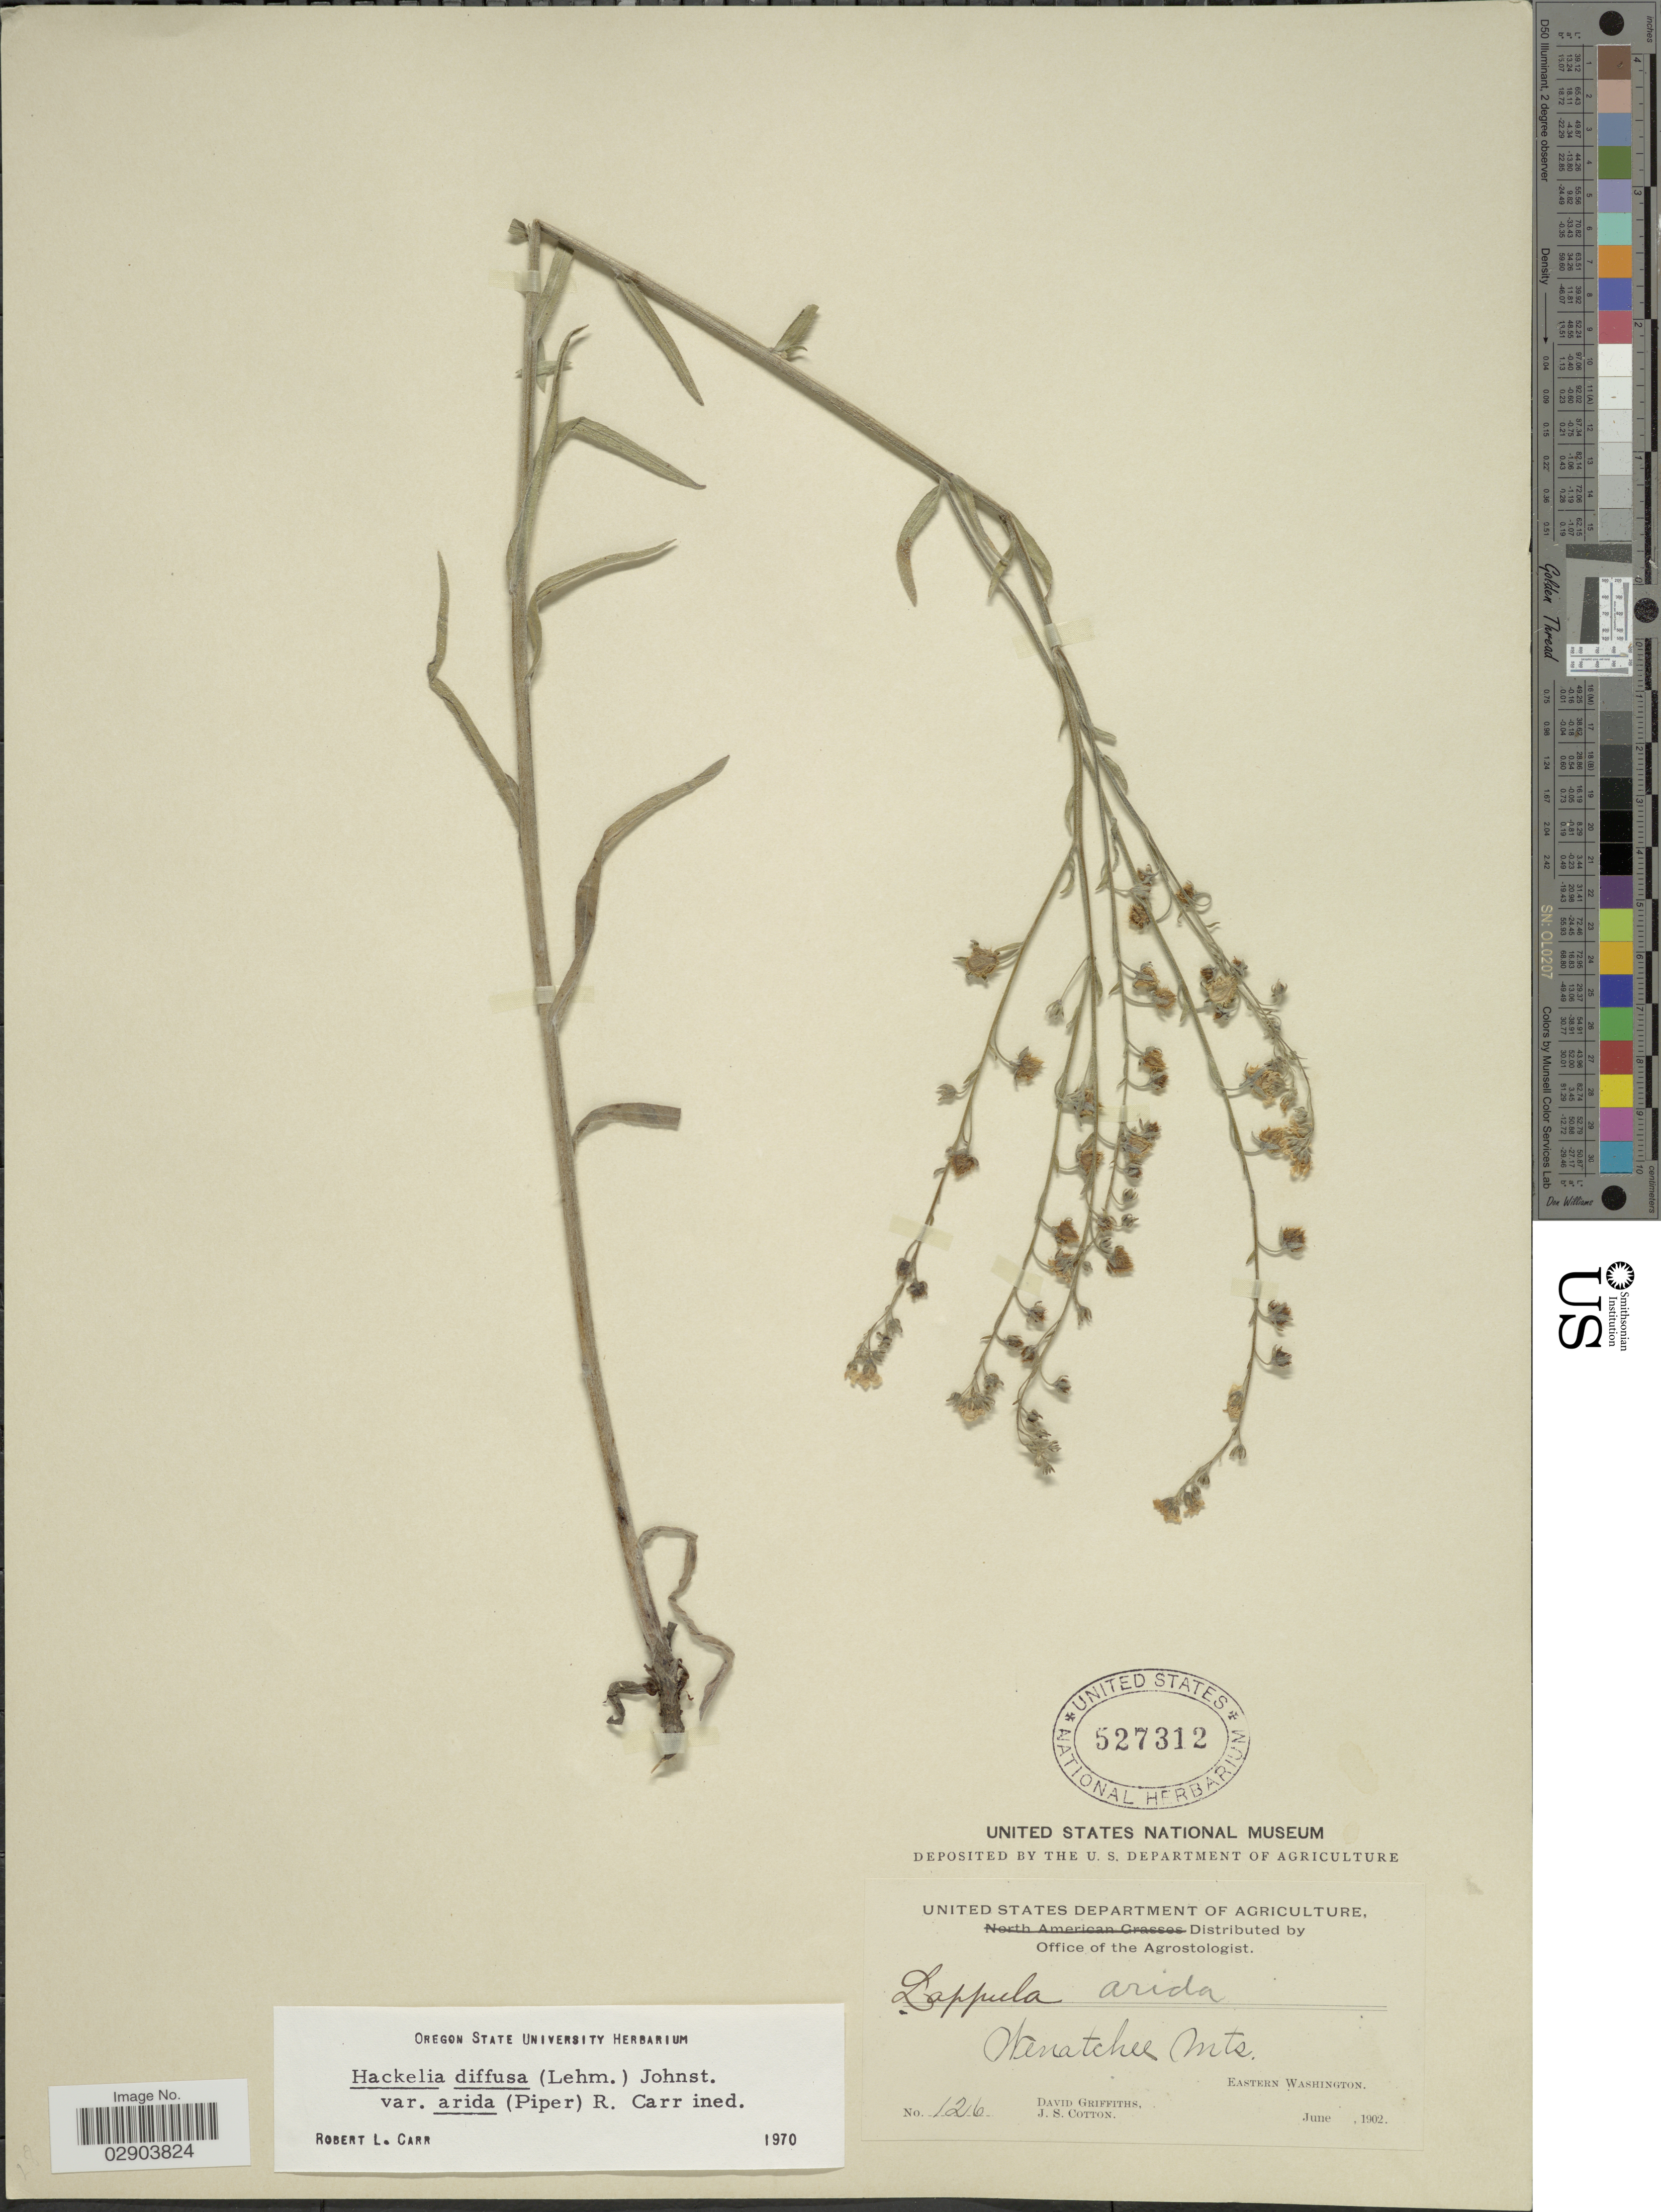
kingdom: Plantae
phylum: Tracheophyta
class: Magnoliopsida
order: Boraginales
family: Boraginaceae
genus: Hackelia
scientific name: Hackelia diffusa var. arida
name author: (Piper) Carr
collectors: D. Griffiths & J. S. Cotton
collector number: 126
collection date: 1902-06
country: United States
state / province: Washington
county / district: Chelan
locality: Wenatchee Mts., Eastern Washington.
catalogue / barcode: US 527312